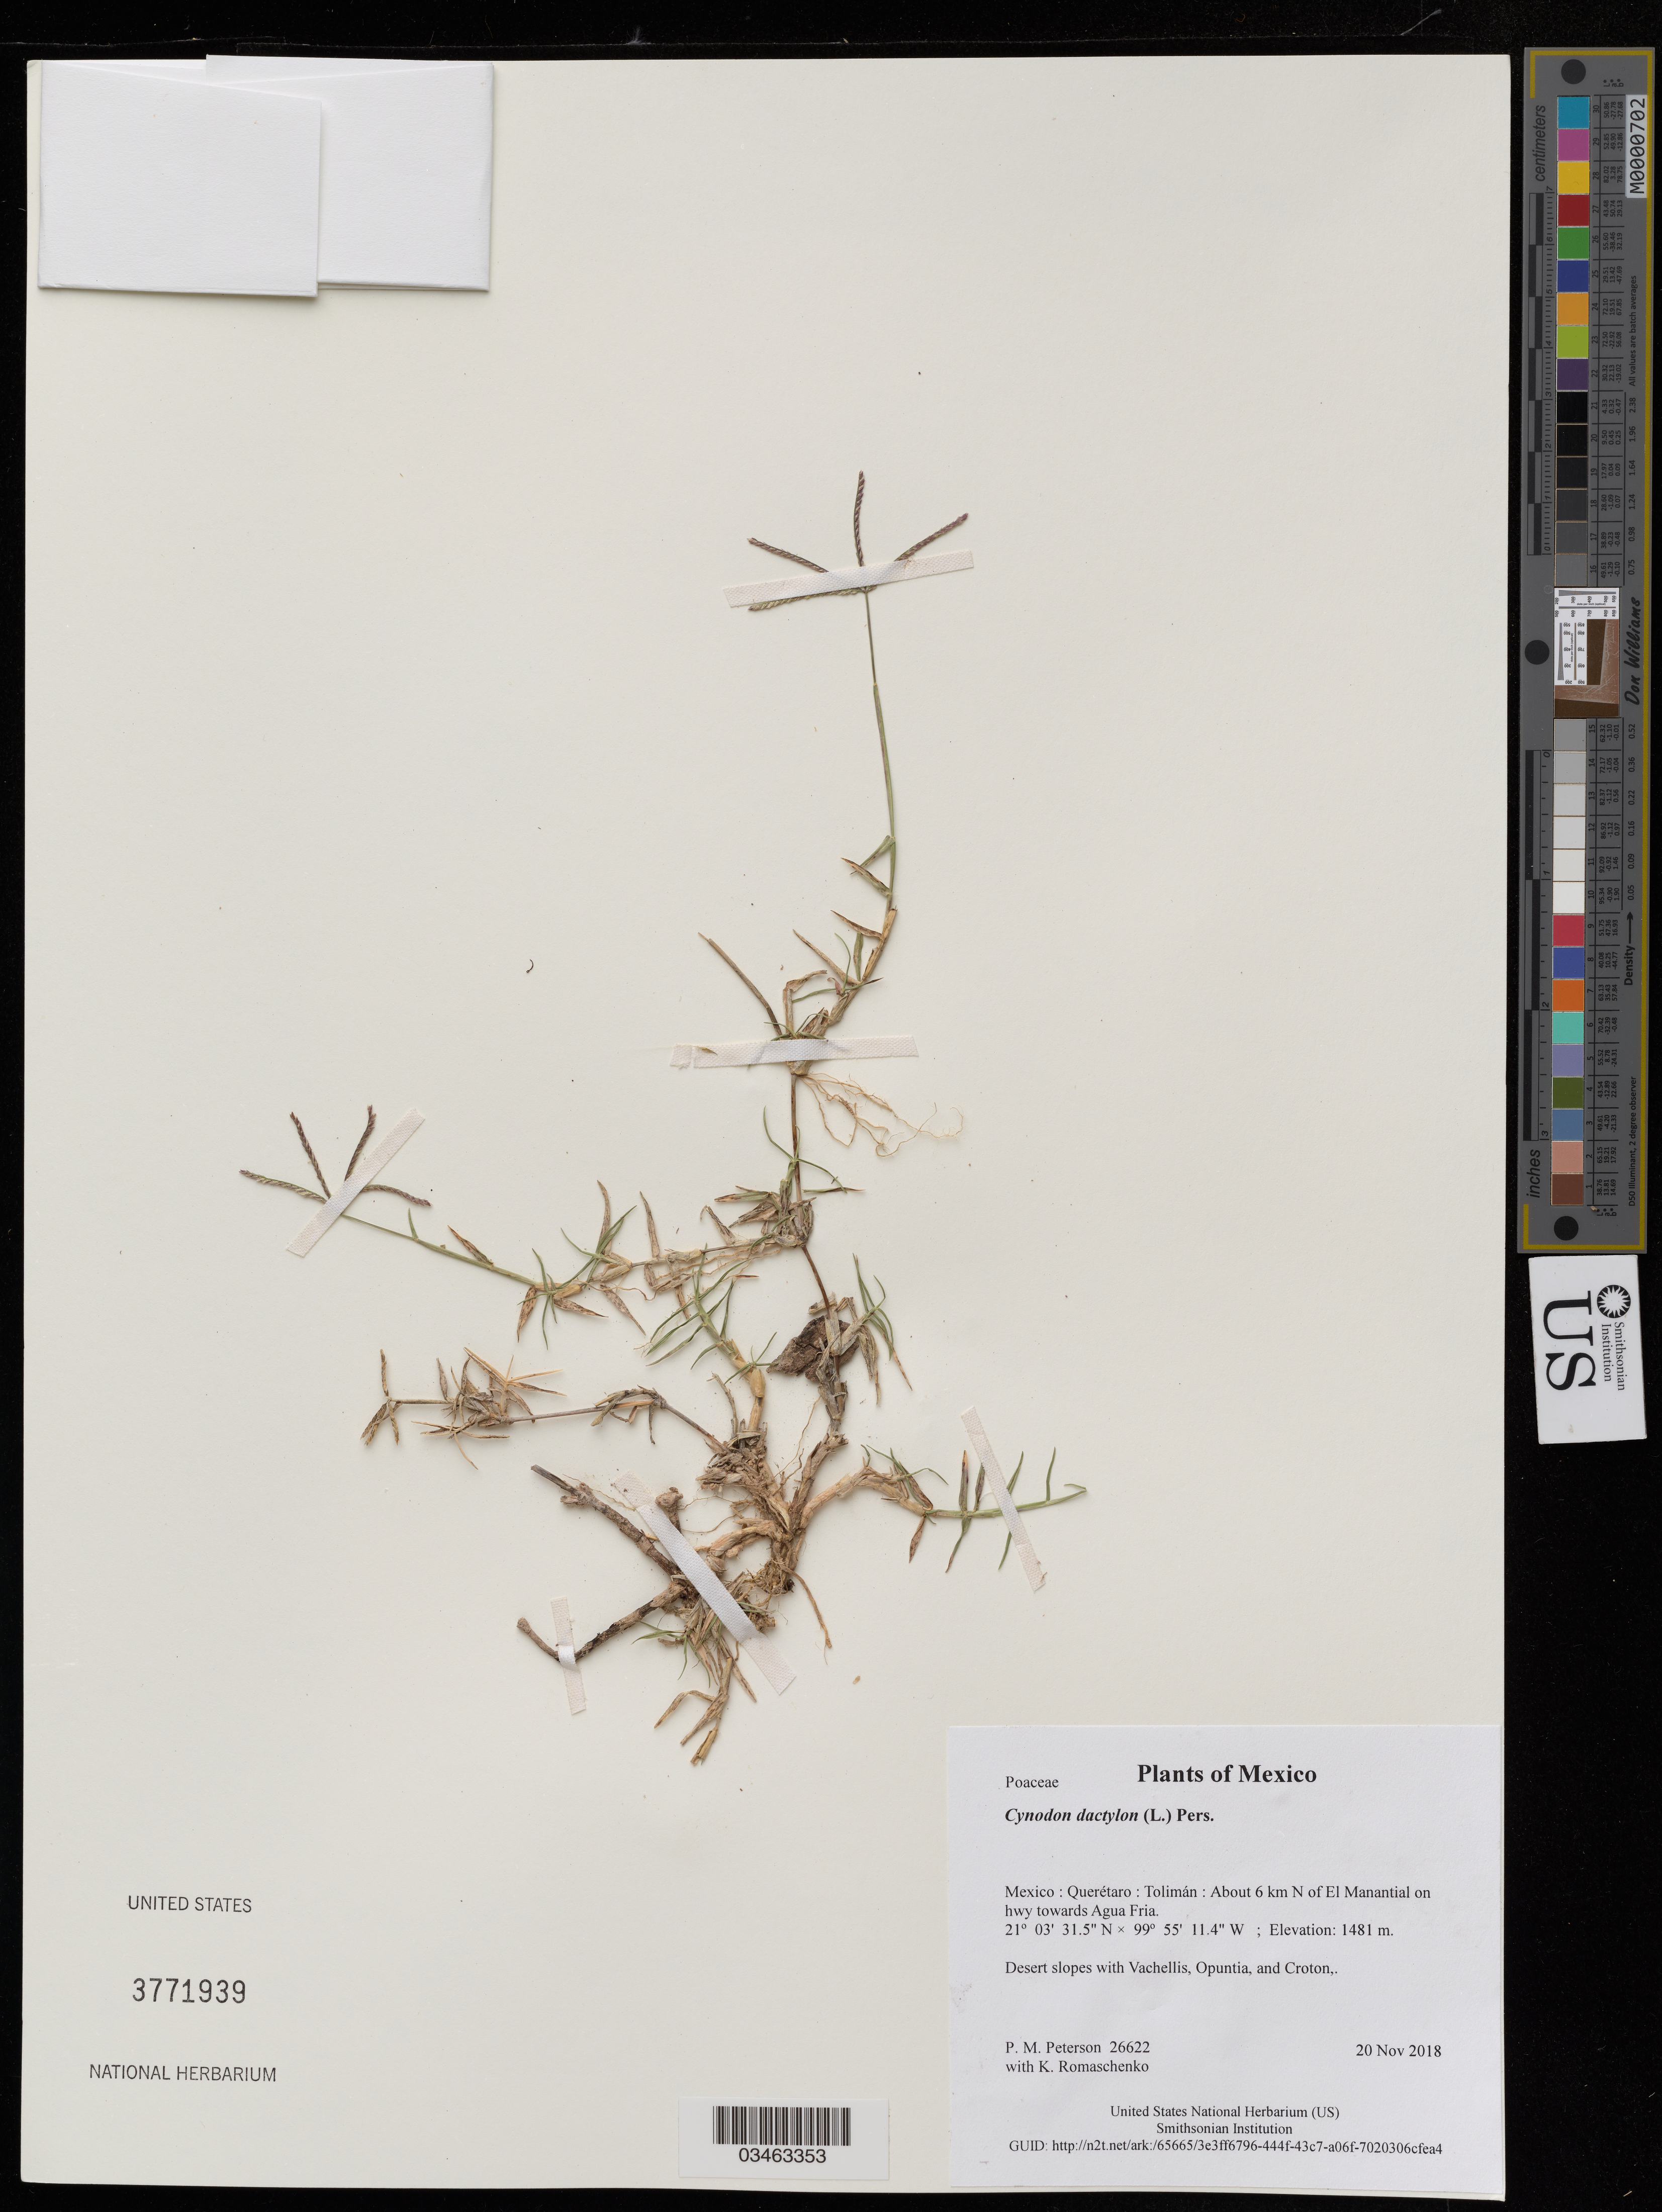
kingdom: Plantae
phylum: Tracheophyta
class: Liliopsida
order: Poales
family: Poaceae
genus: Cynodon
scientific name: Cynodon dactylon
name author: (L.) Pers.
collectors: P. M. Peterson & K. Romaschenko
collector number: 26622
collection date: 2018-11-20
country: Mexico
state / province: Querétaro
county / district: Tolimán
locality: About 6 km N of El Manantial on hwy towards Agua Fria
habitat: Desert slopes with Vachellis, Opuntia, and Croton,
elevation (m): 1481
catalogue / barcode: US 3771939